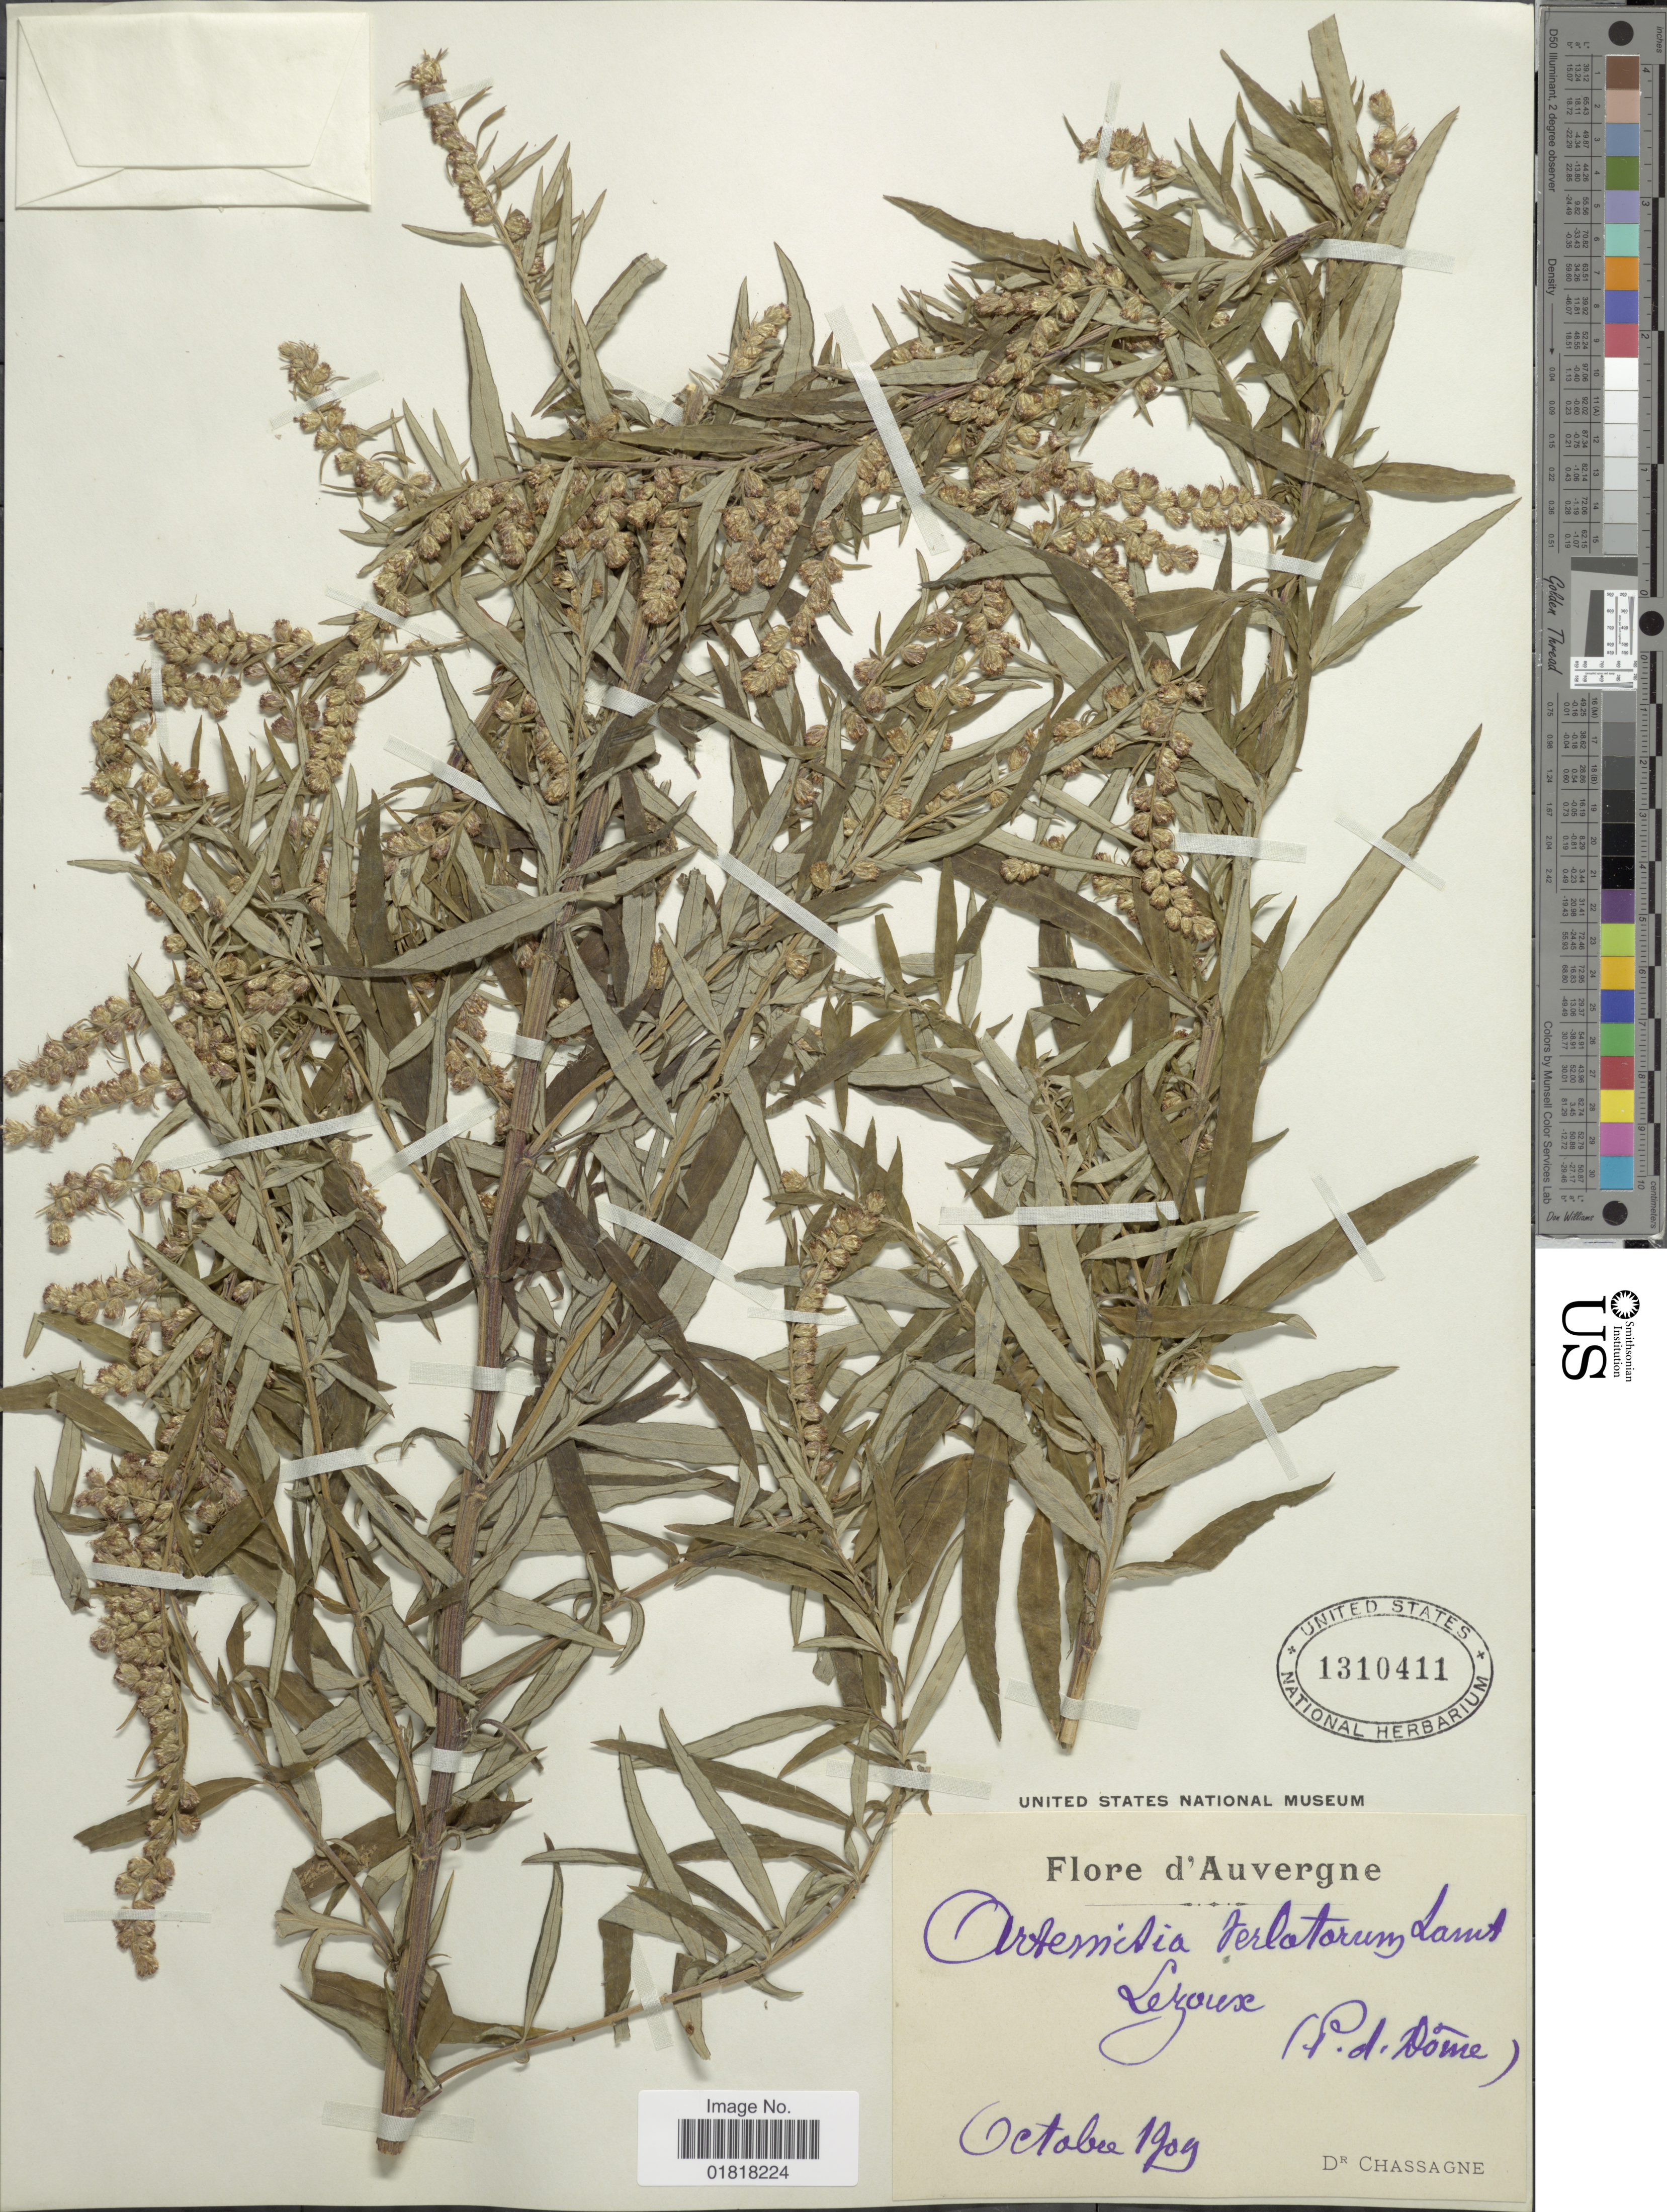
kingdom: Plantae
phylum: Tracheophyta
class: Magnoliopsida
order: Asterales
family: Asteraceae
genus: Artemisia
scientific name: Artemisia verlotorum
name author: Lamotte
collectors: Chassagne, --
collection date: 1909-10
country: France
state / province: Auvergne-Rhône-Alpes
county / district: Puy-de-Dôme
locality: Leroux [interpreted] (P.d. Döme)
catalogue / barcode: US 1310411